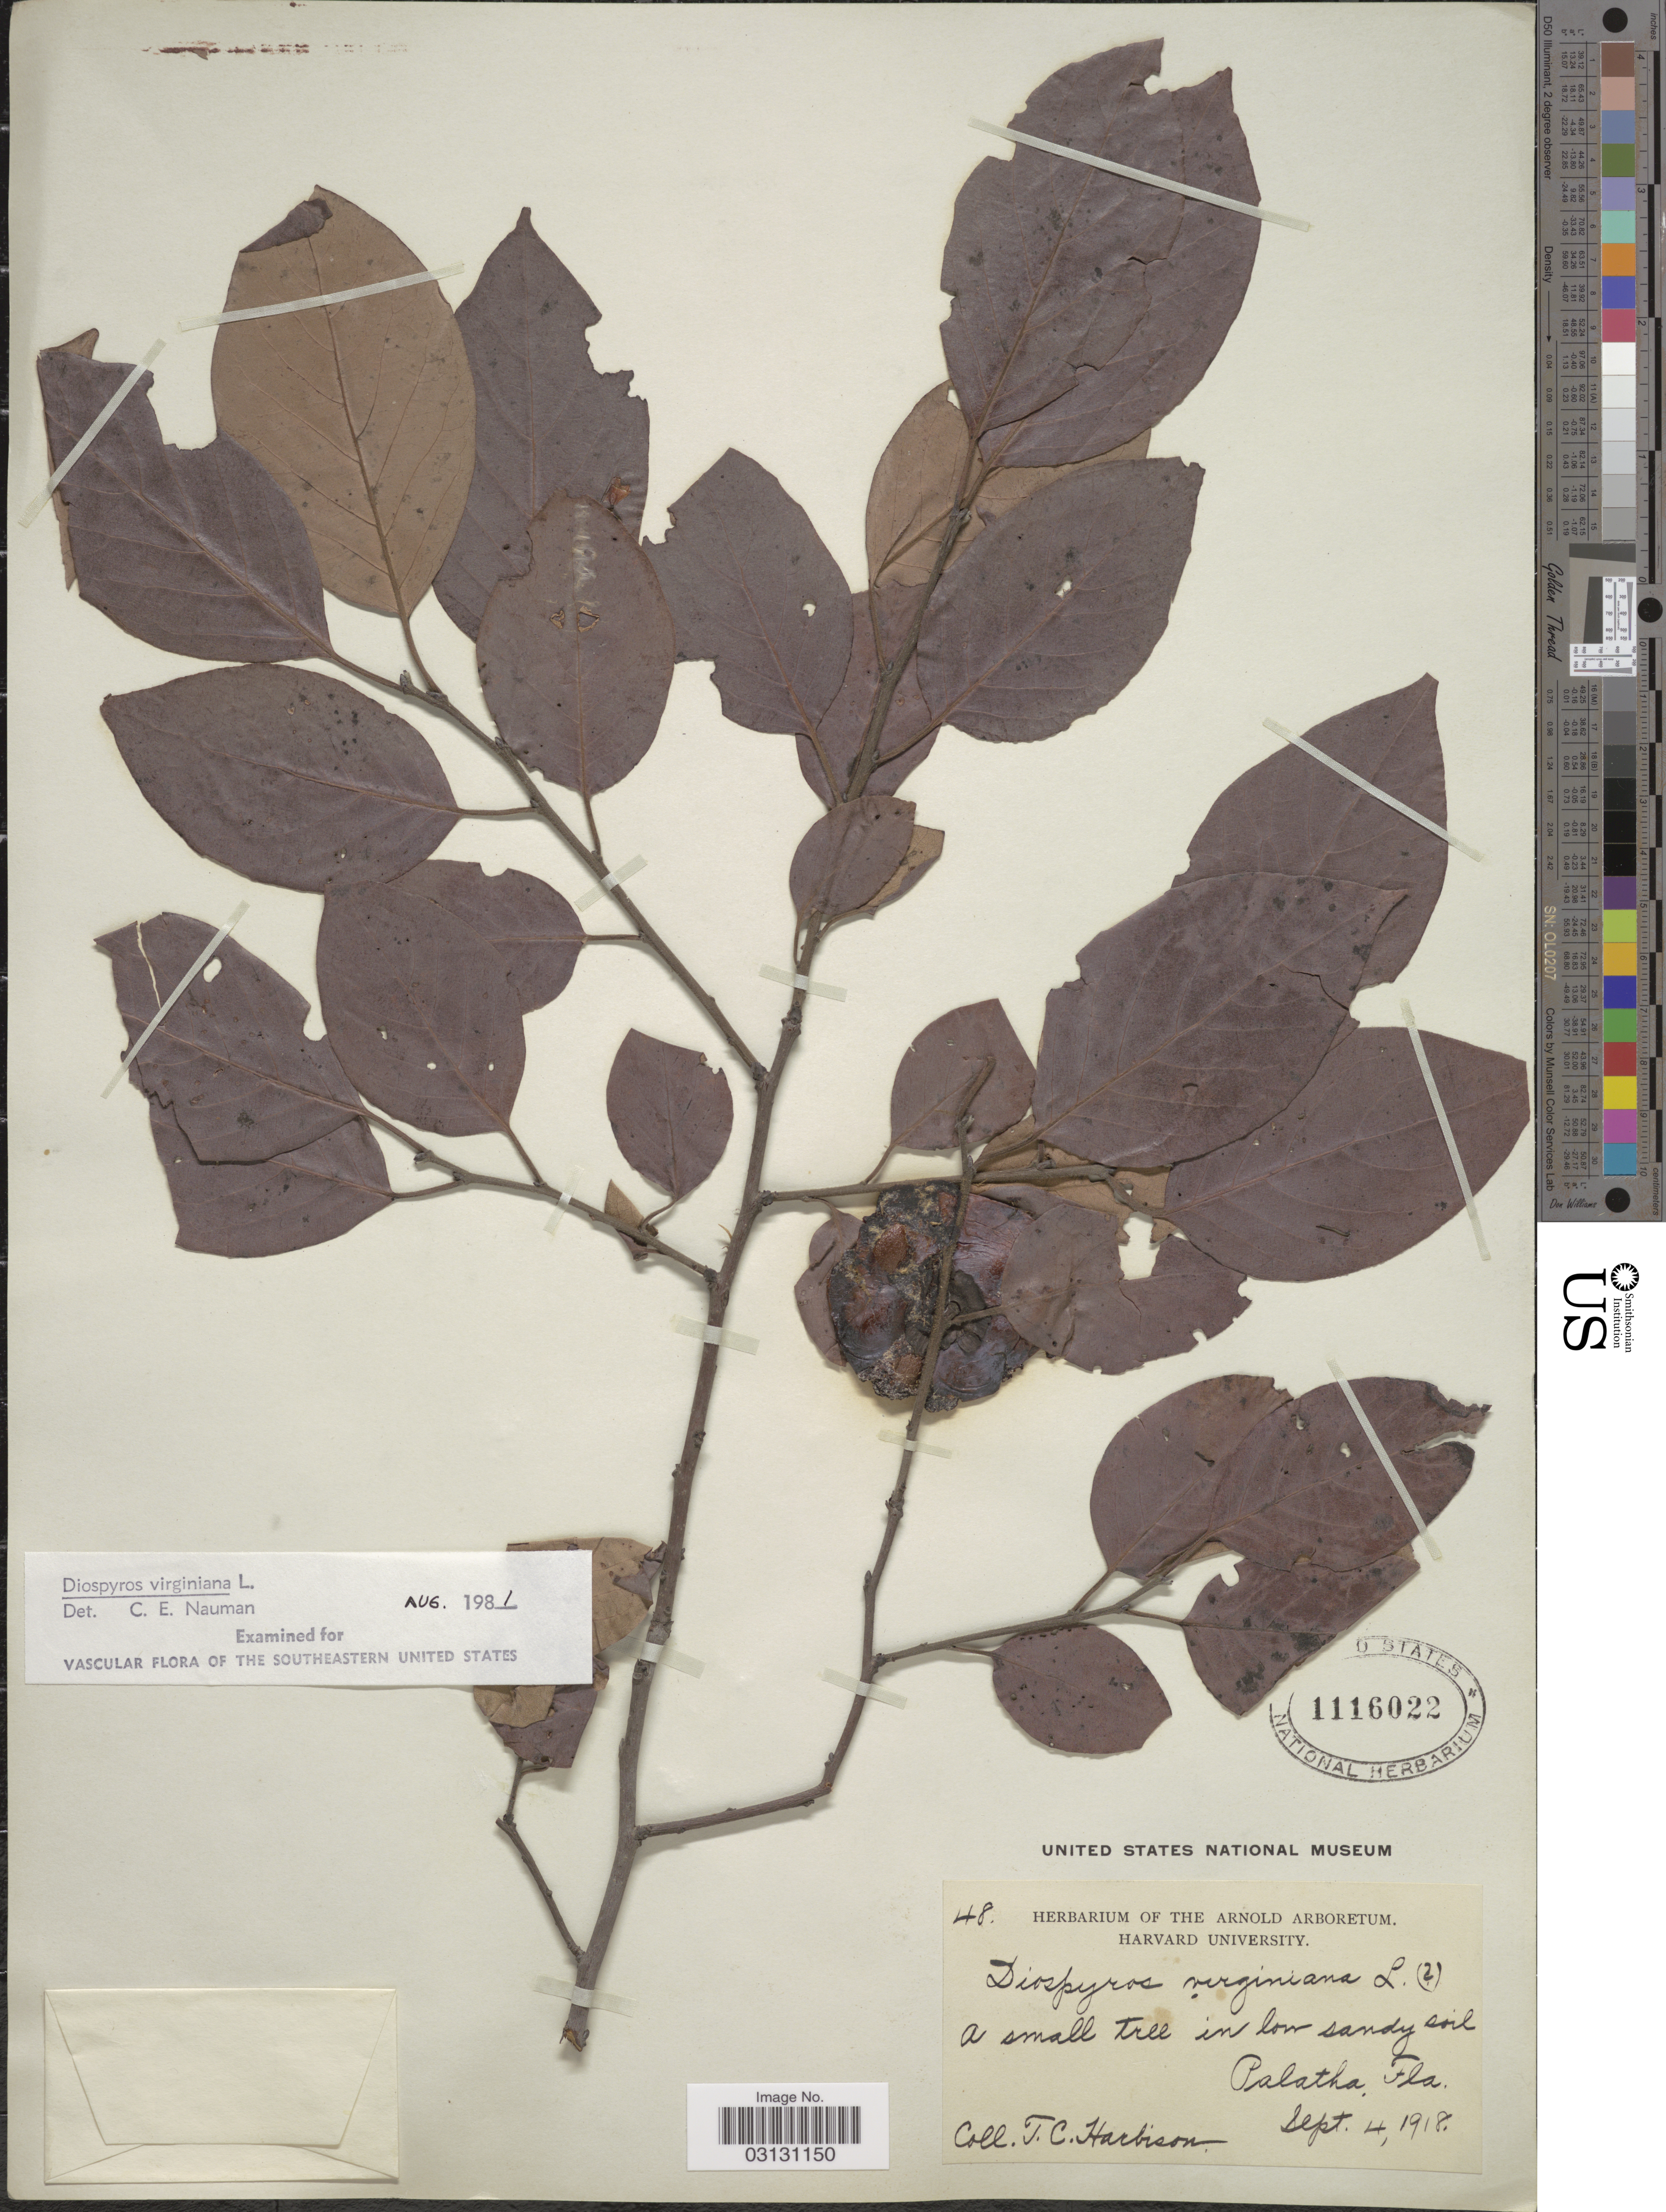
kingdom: Plantae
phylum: Tracheophyta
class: Magnoliopsida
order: Ericales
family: Ebenaceae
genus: Diospyros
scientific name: Diospyros virginiana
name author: L.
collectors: T. Harbison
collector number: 48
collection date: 1918-09-04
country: United States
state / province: Florida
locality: Palatha.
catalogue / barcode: US 1116022